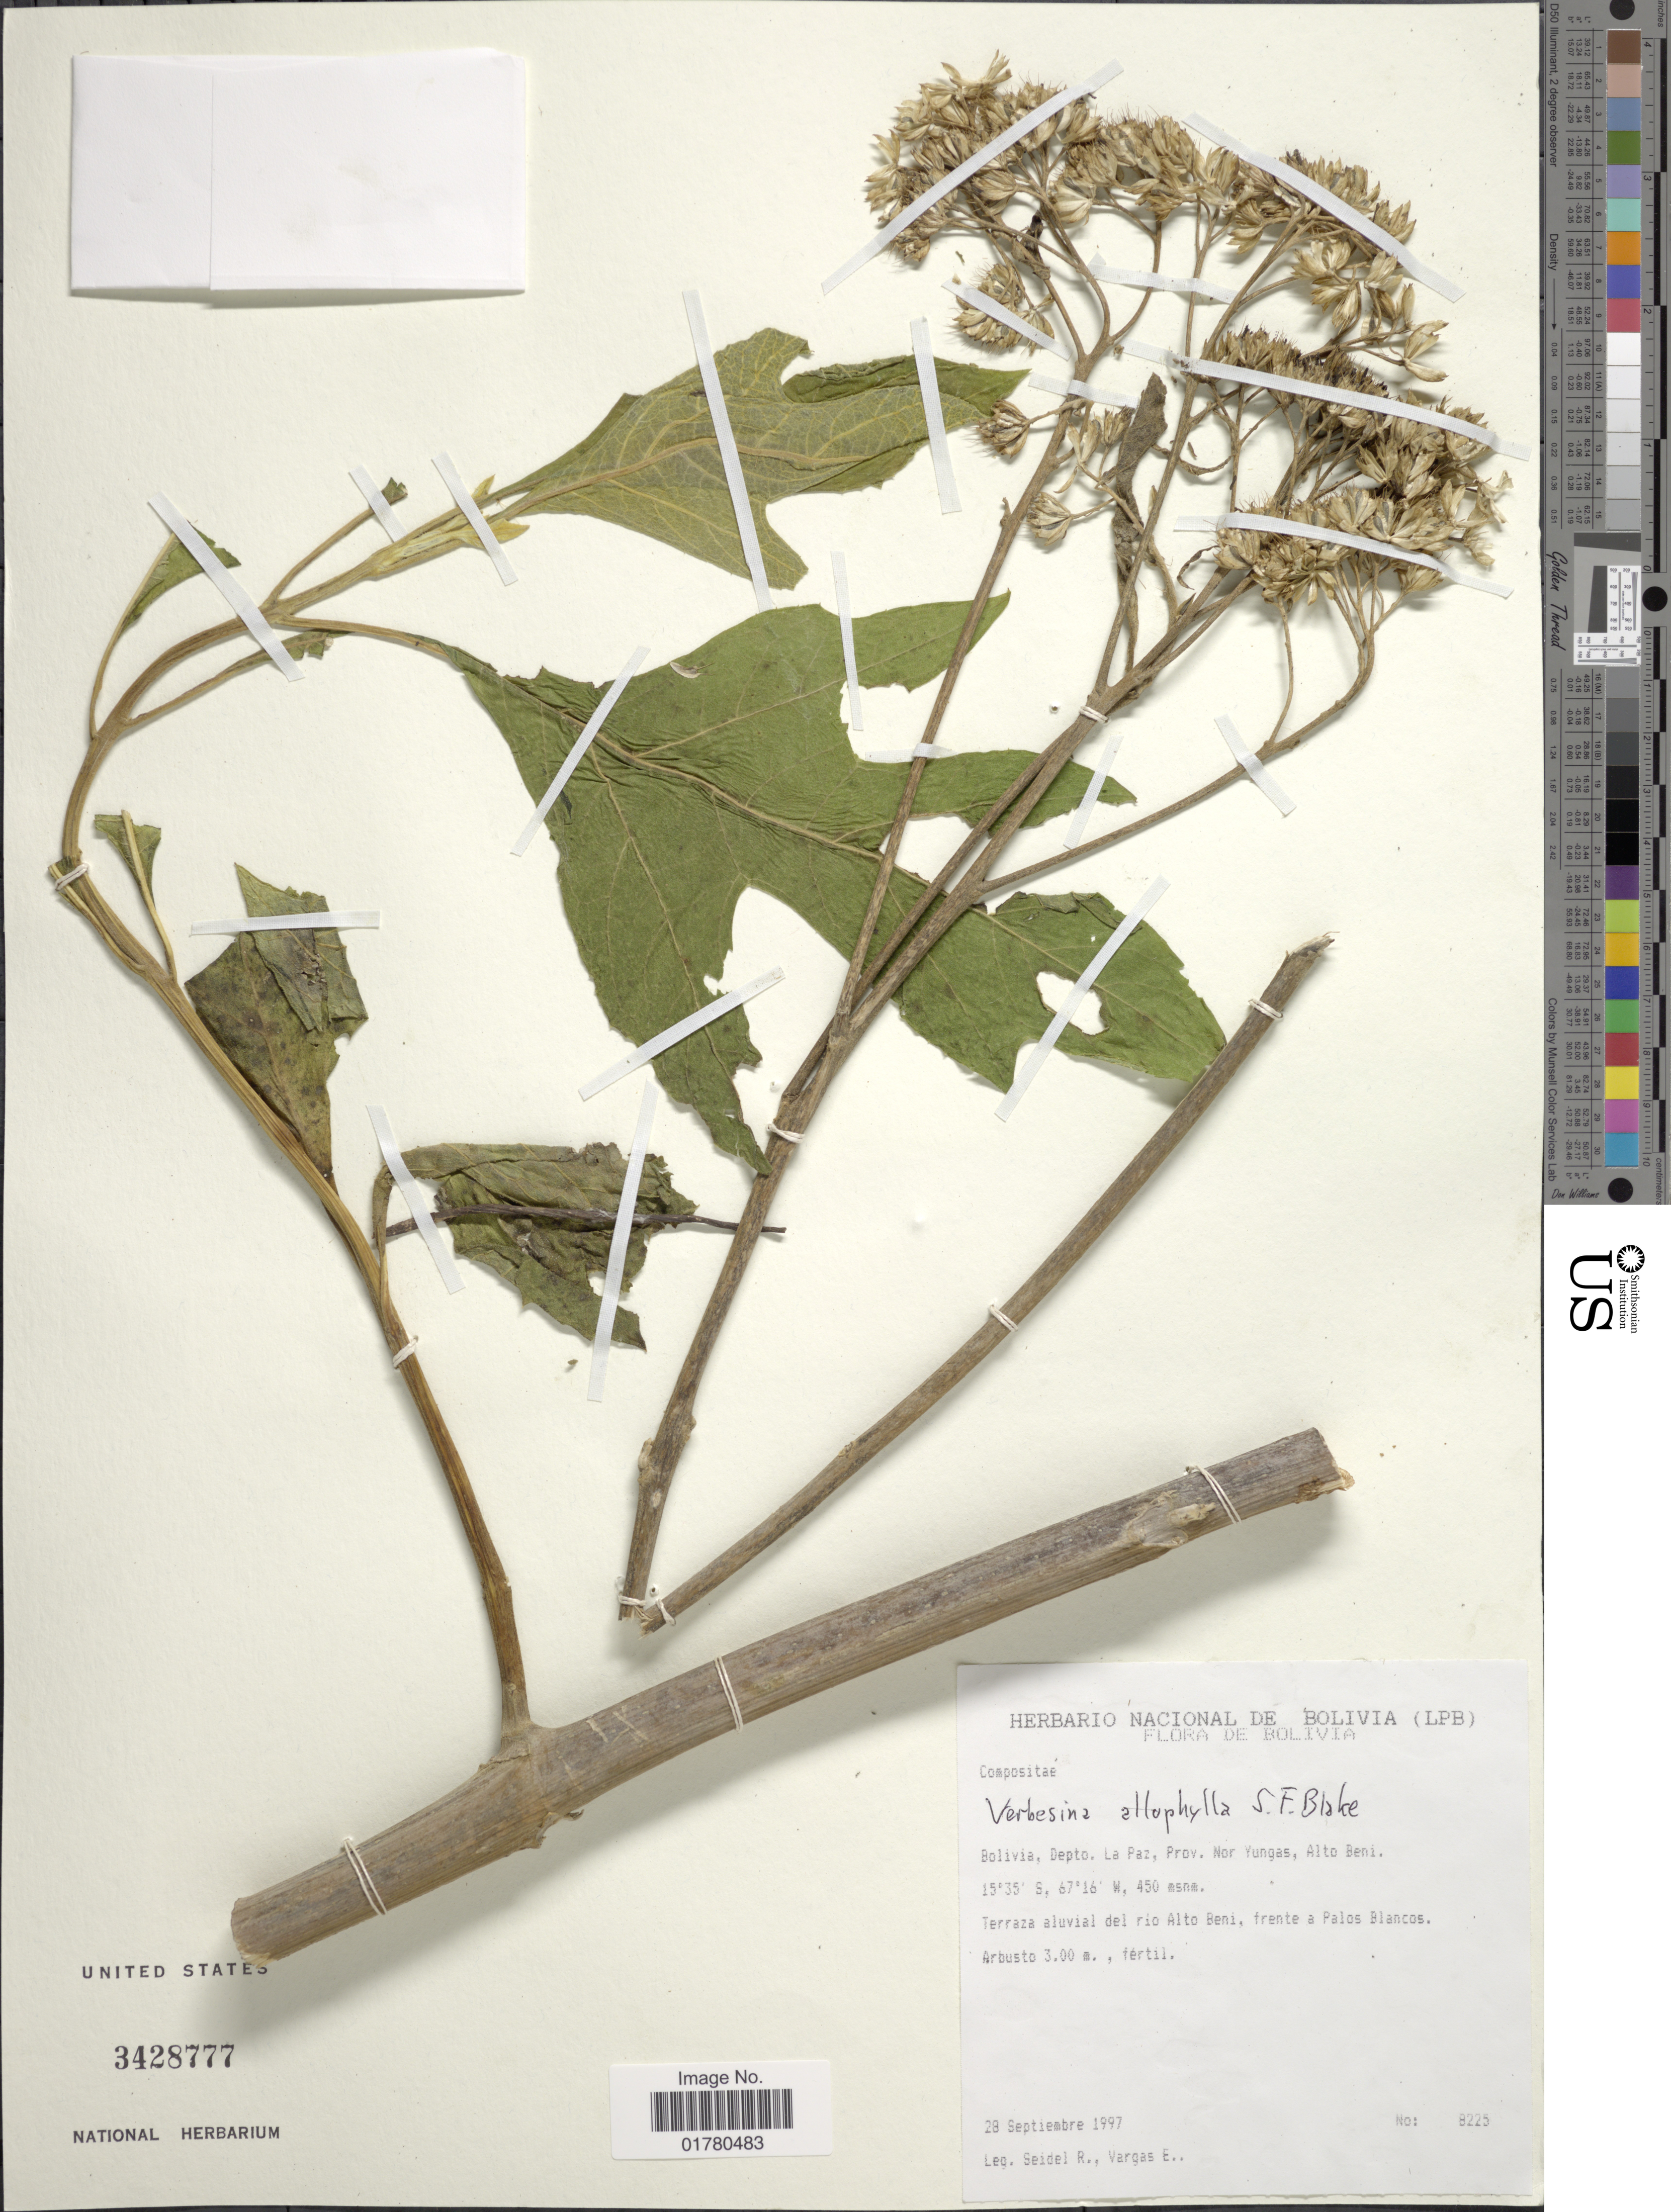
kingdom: Plantae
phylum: Tracheophyta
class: Magnoliopsida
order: Asterales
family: Asteraceae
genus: Verbesina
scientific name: Verbesina allophylla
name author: Blake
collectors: R. Seidel & E. Vargas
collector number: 8225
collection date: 1997-09-28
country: Bolivia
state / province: La Paz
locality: Depto La Paz, Prov Nor Yungas, Alto Beni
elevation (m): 450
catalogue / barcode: US 3428777